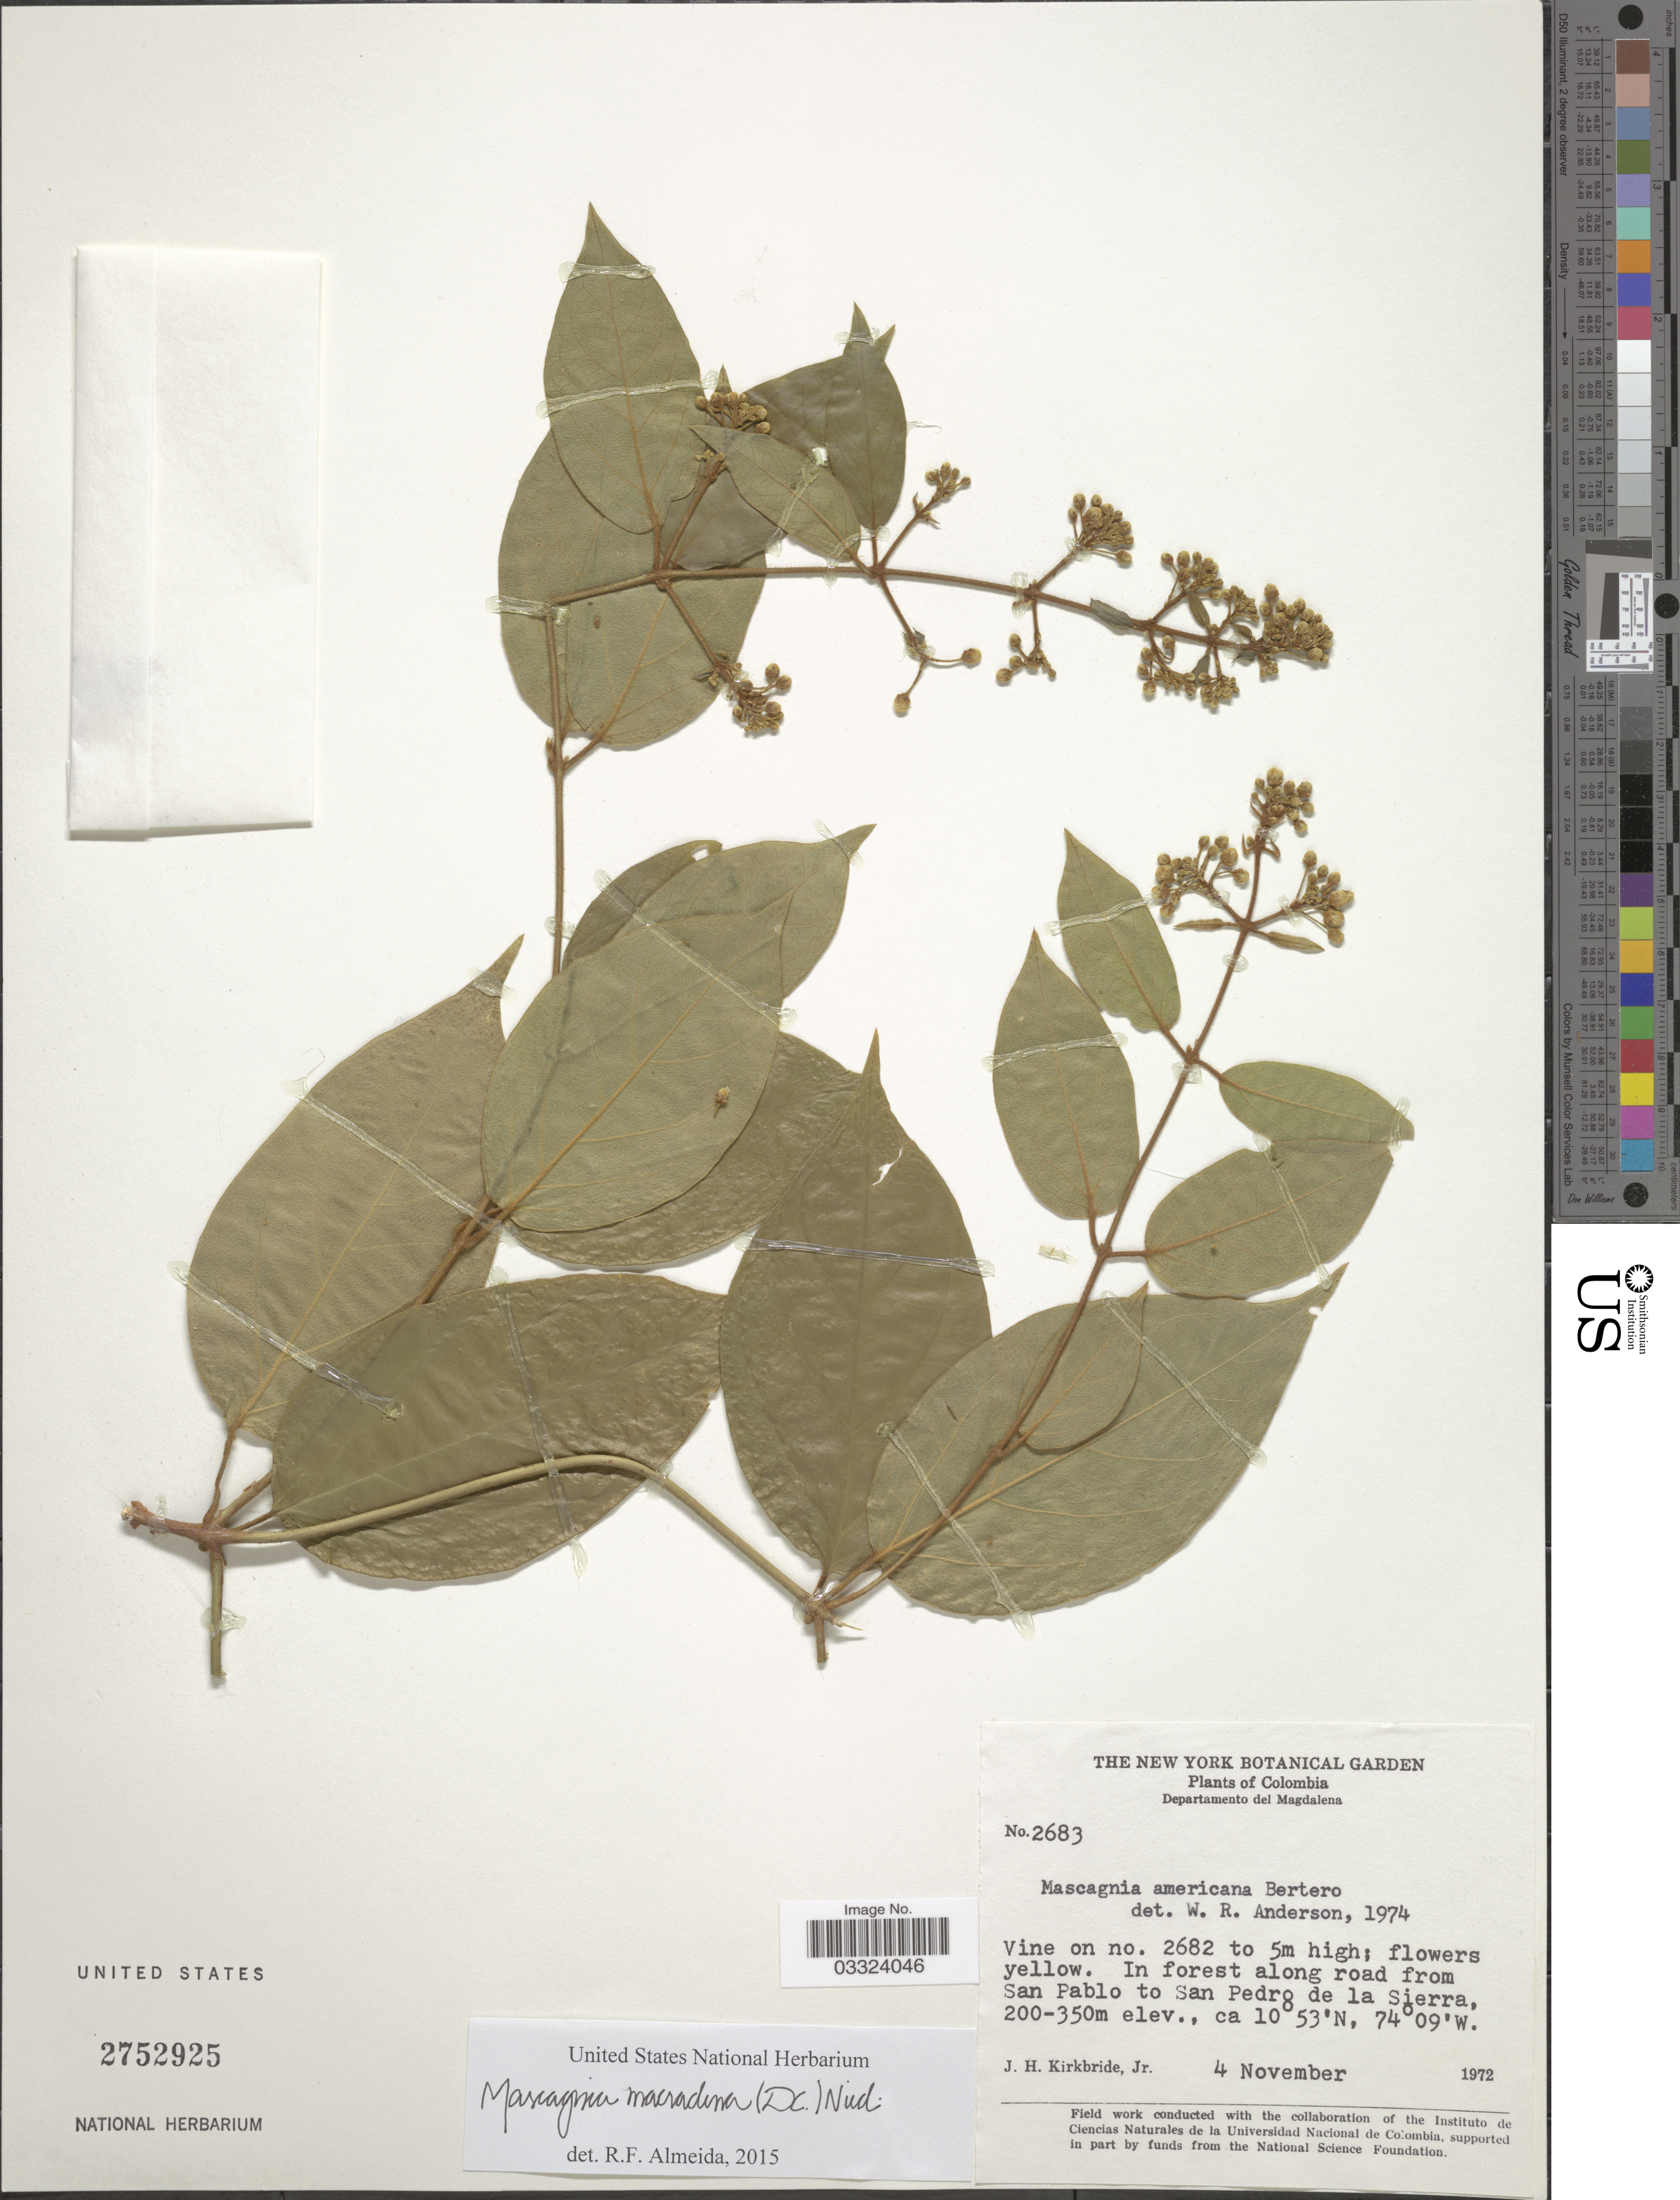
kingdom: Plantae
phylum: Tracheophyta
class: Magnoliopsida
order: Malpighiales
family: Malpighiaceae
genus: Mascagnia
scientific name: Mascagnia macradena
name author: (DC.) Nied.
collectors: J. H. Kirkbride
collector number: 2683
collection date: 1972-11-04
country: Colombia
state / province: Magdalena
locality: Departamento del Magdalena. In forest along road from San Pablo to San Pedro de la Sierra.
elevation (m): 200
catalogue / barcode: US 2752925